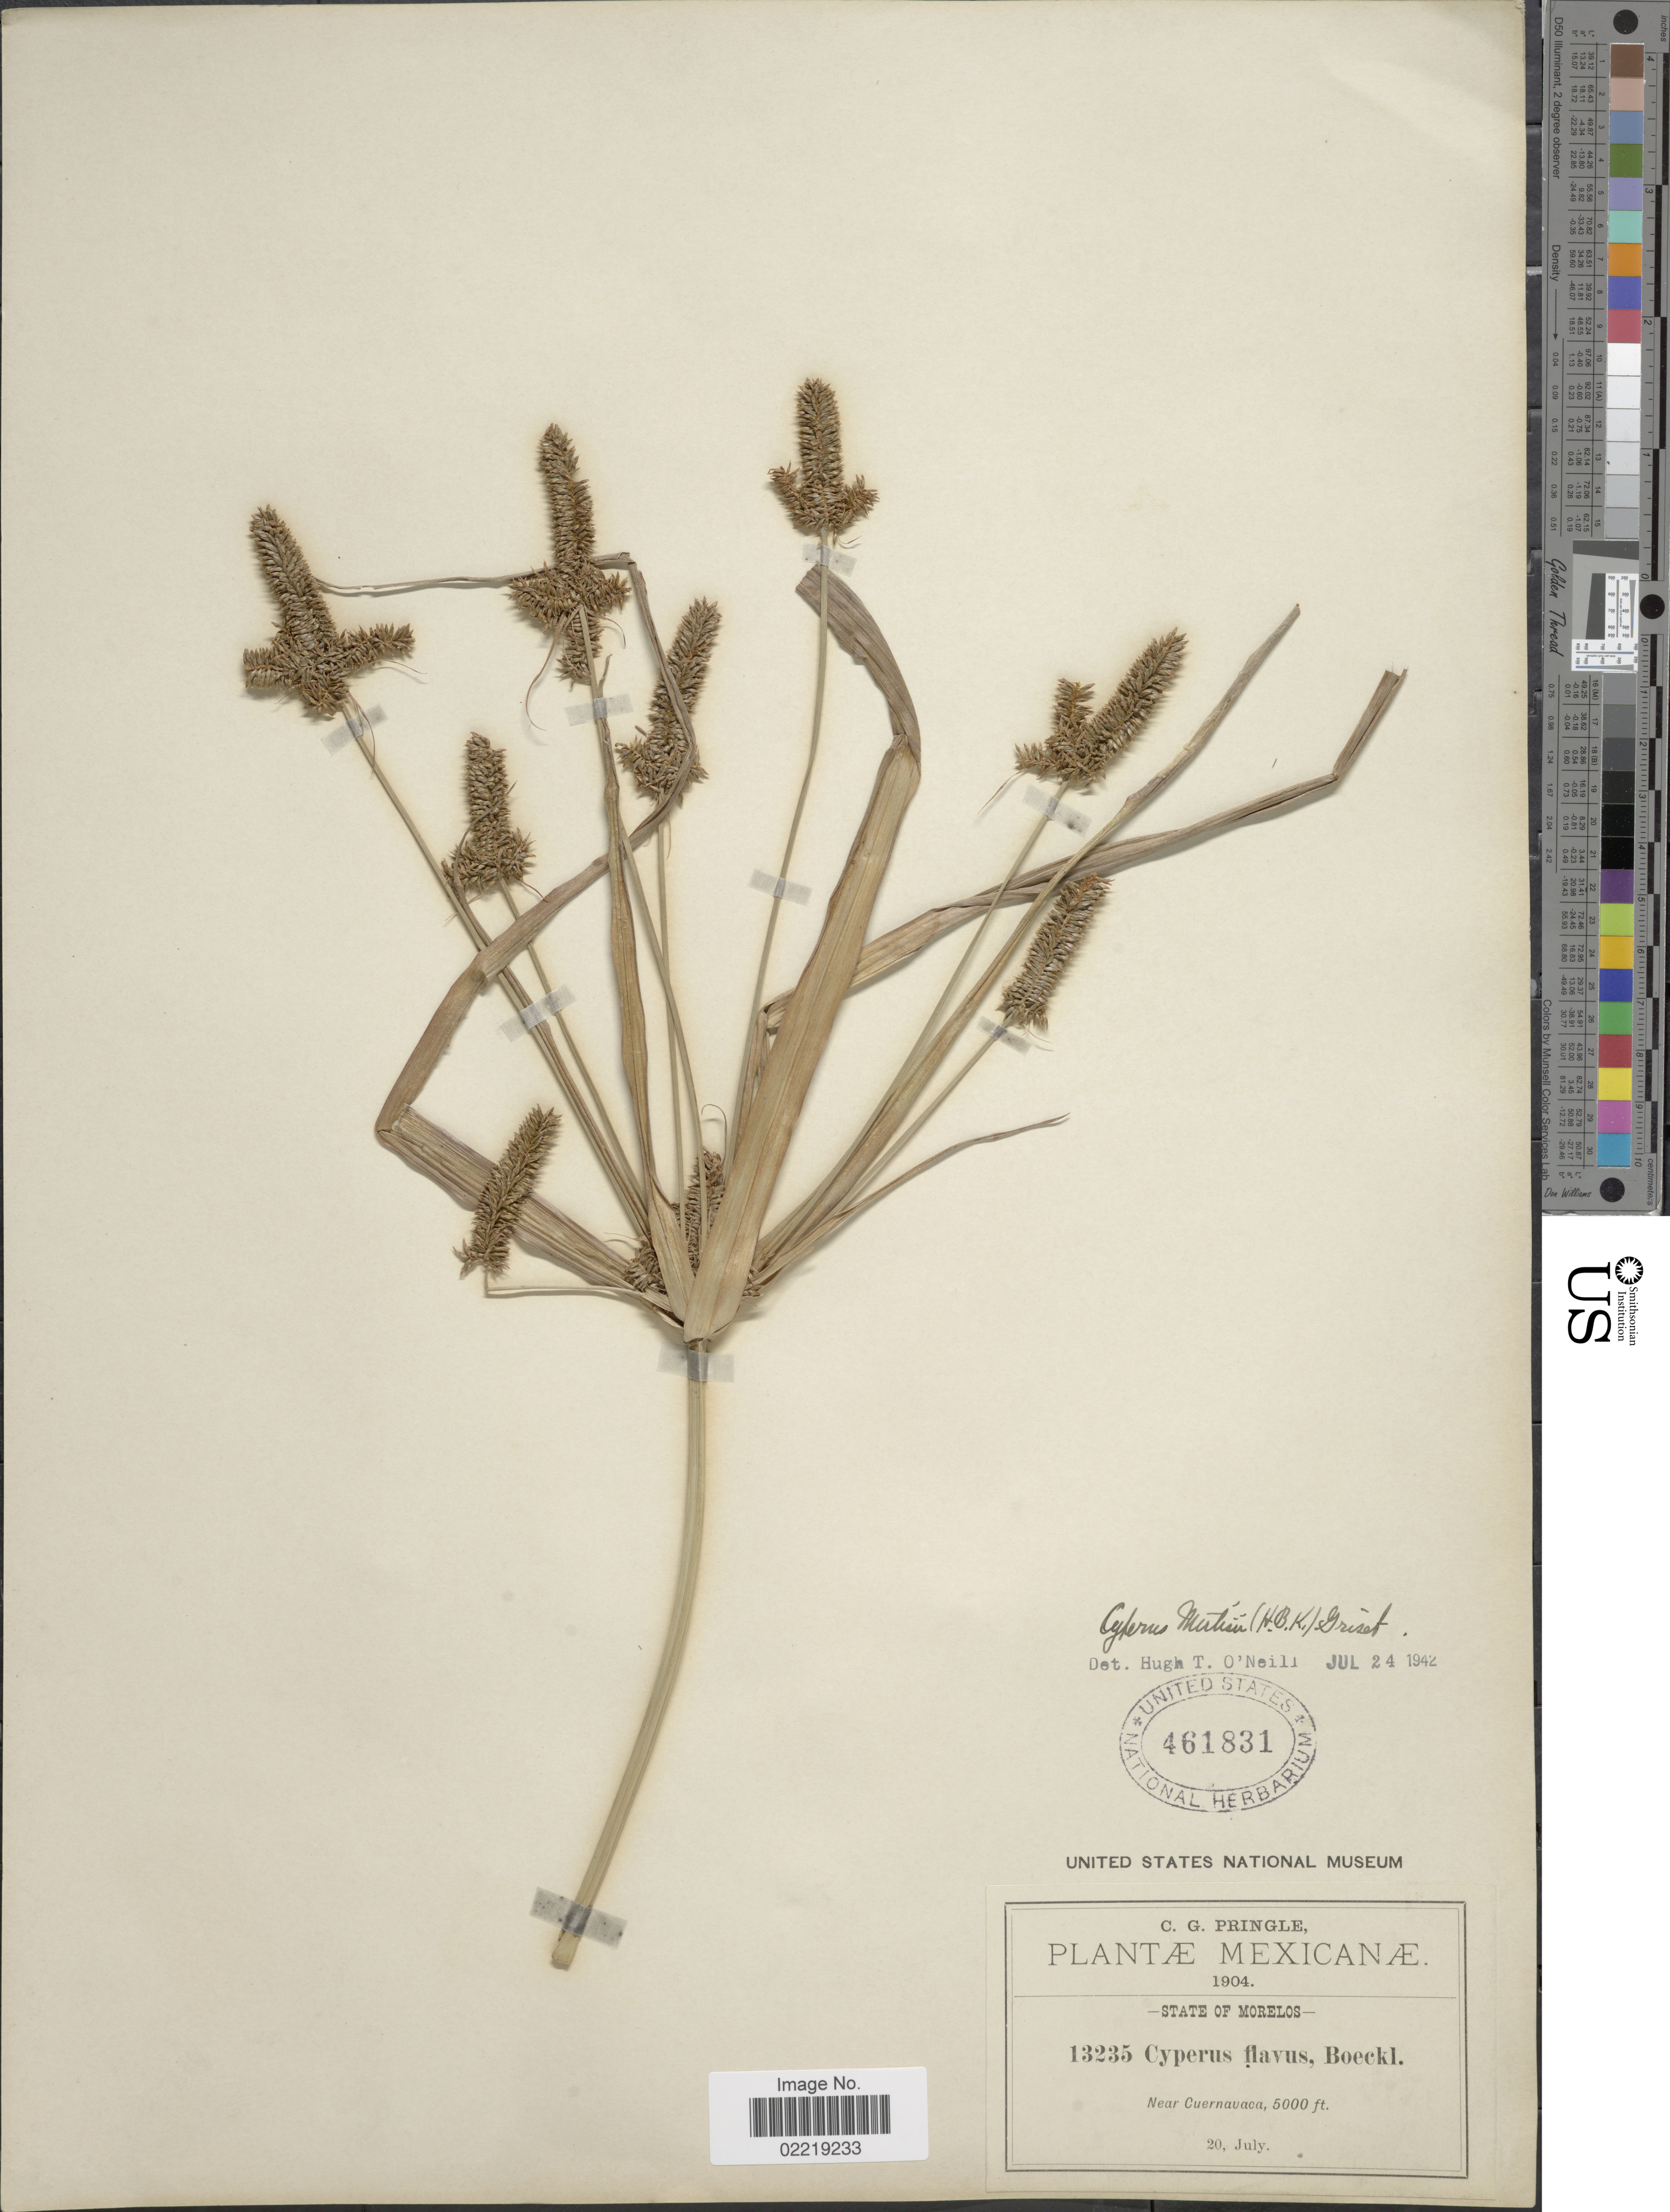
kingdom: Plantae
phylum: Tracheophyta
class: Liliopsida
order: Poales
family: Cyperaceae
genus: Cyperus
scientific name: Cyperus mutisii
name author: (Kunth) Andersson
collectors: C. G. Pringle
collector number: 13235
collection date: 1904-07-20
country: Mexico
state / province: Morelos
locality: State of Morelos, Near Cuernavaca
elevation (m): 1524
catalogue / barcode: US 461831